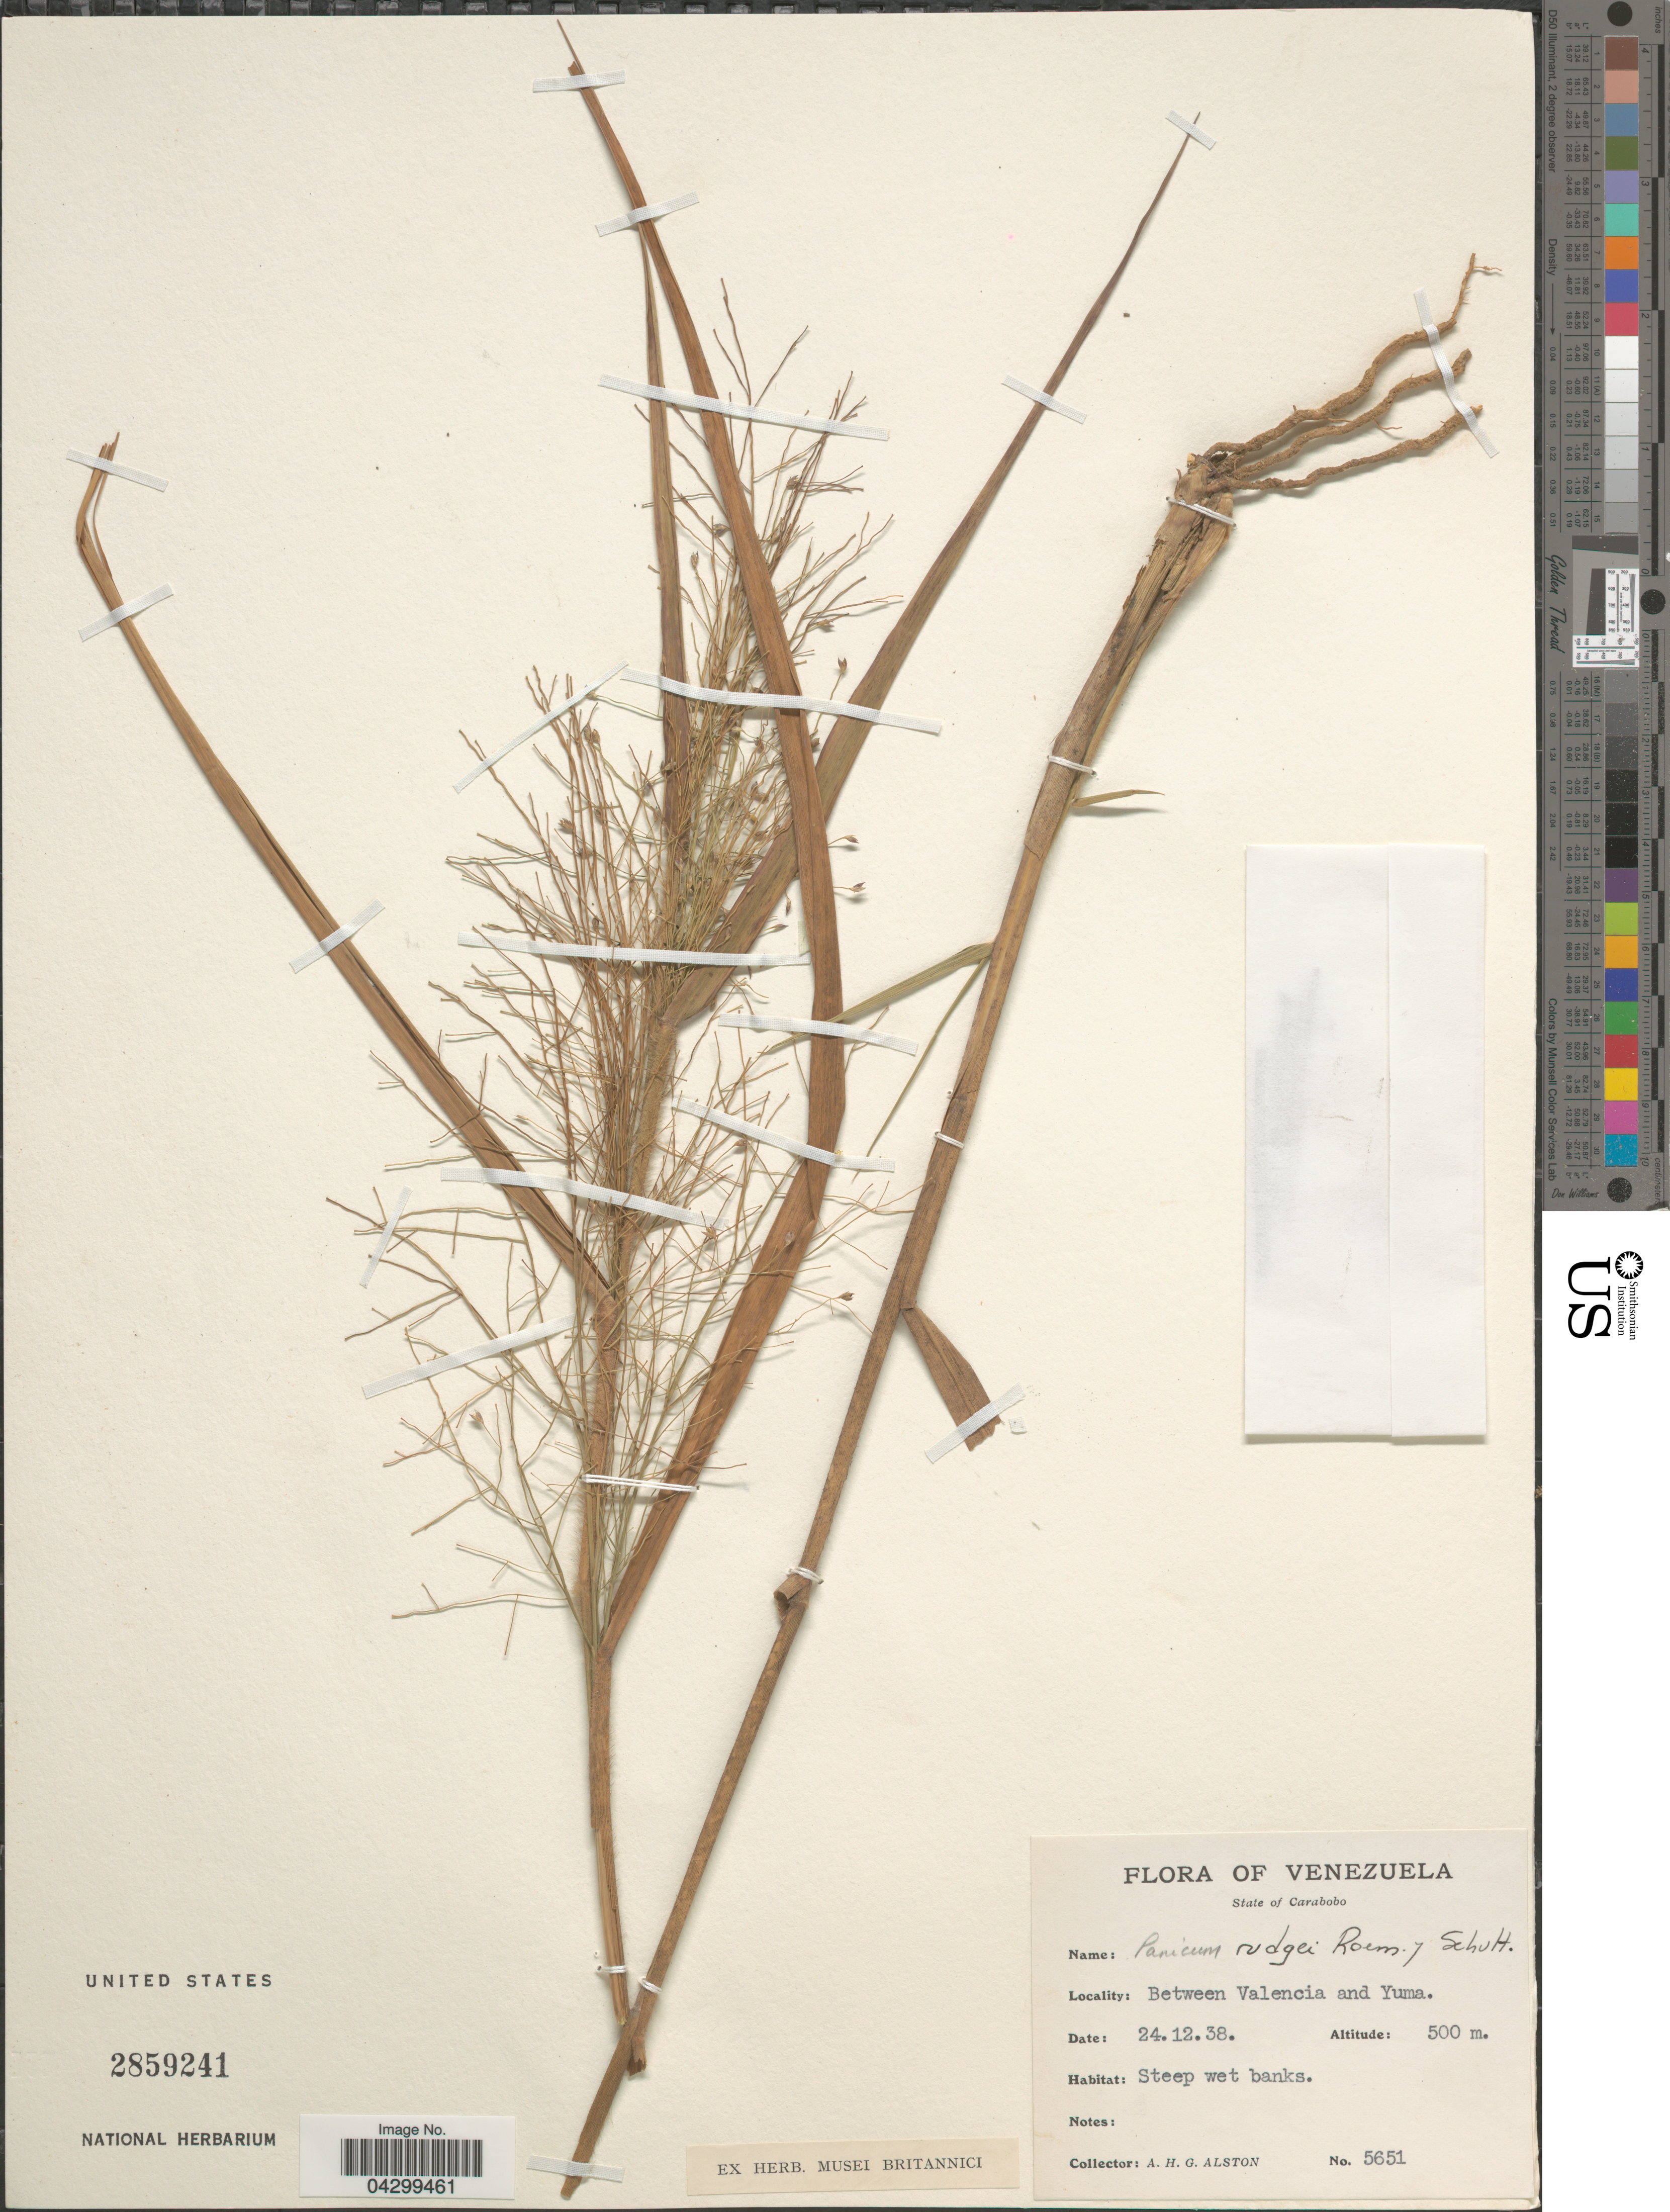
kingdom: Plantae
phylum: Tracheophyta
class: Liliopsida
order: Poales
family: Poaceae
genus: Panicum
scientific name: Panicum campestre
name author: Nees ex Trin.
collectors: A. H. Alston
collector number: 5651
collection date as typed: Transcribed d/m/y: 24/12/38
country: Venezuela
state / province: Carabobo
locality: Between Valencia and Yuma.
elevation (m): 500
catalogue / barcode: US 2859241